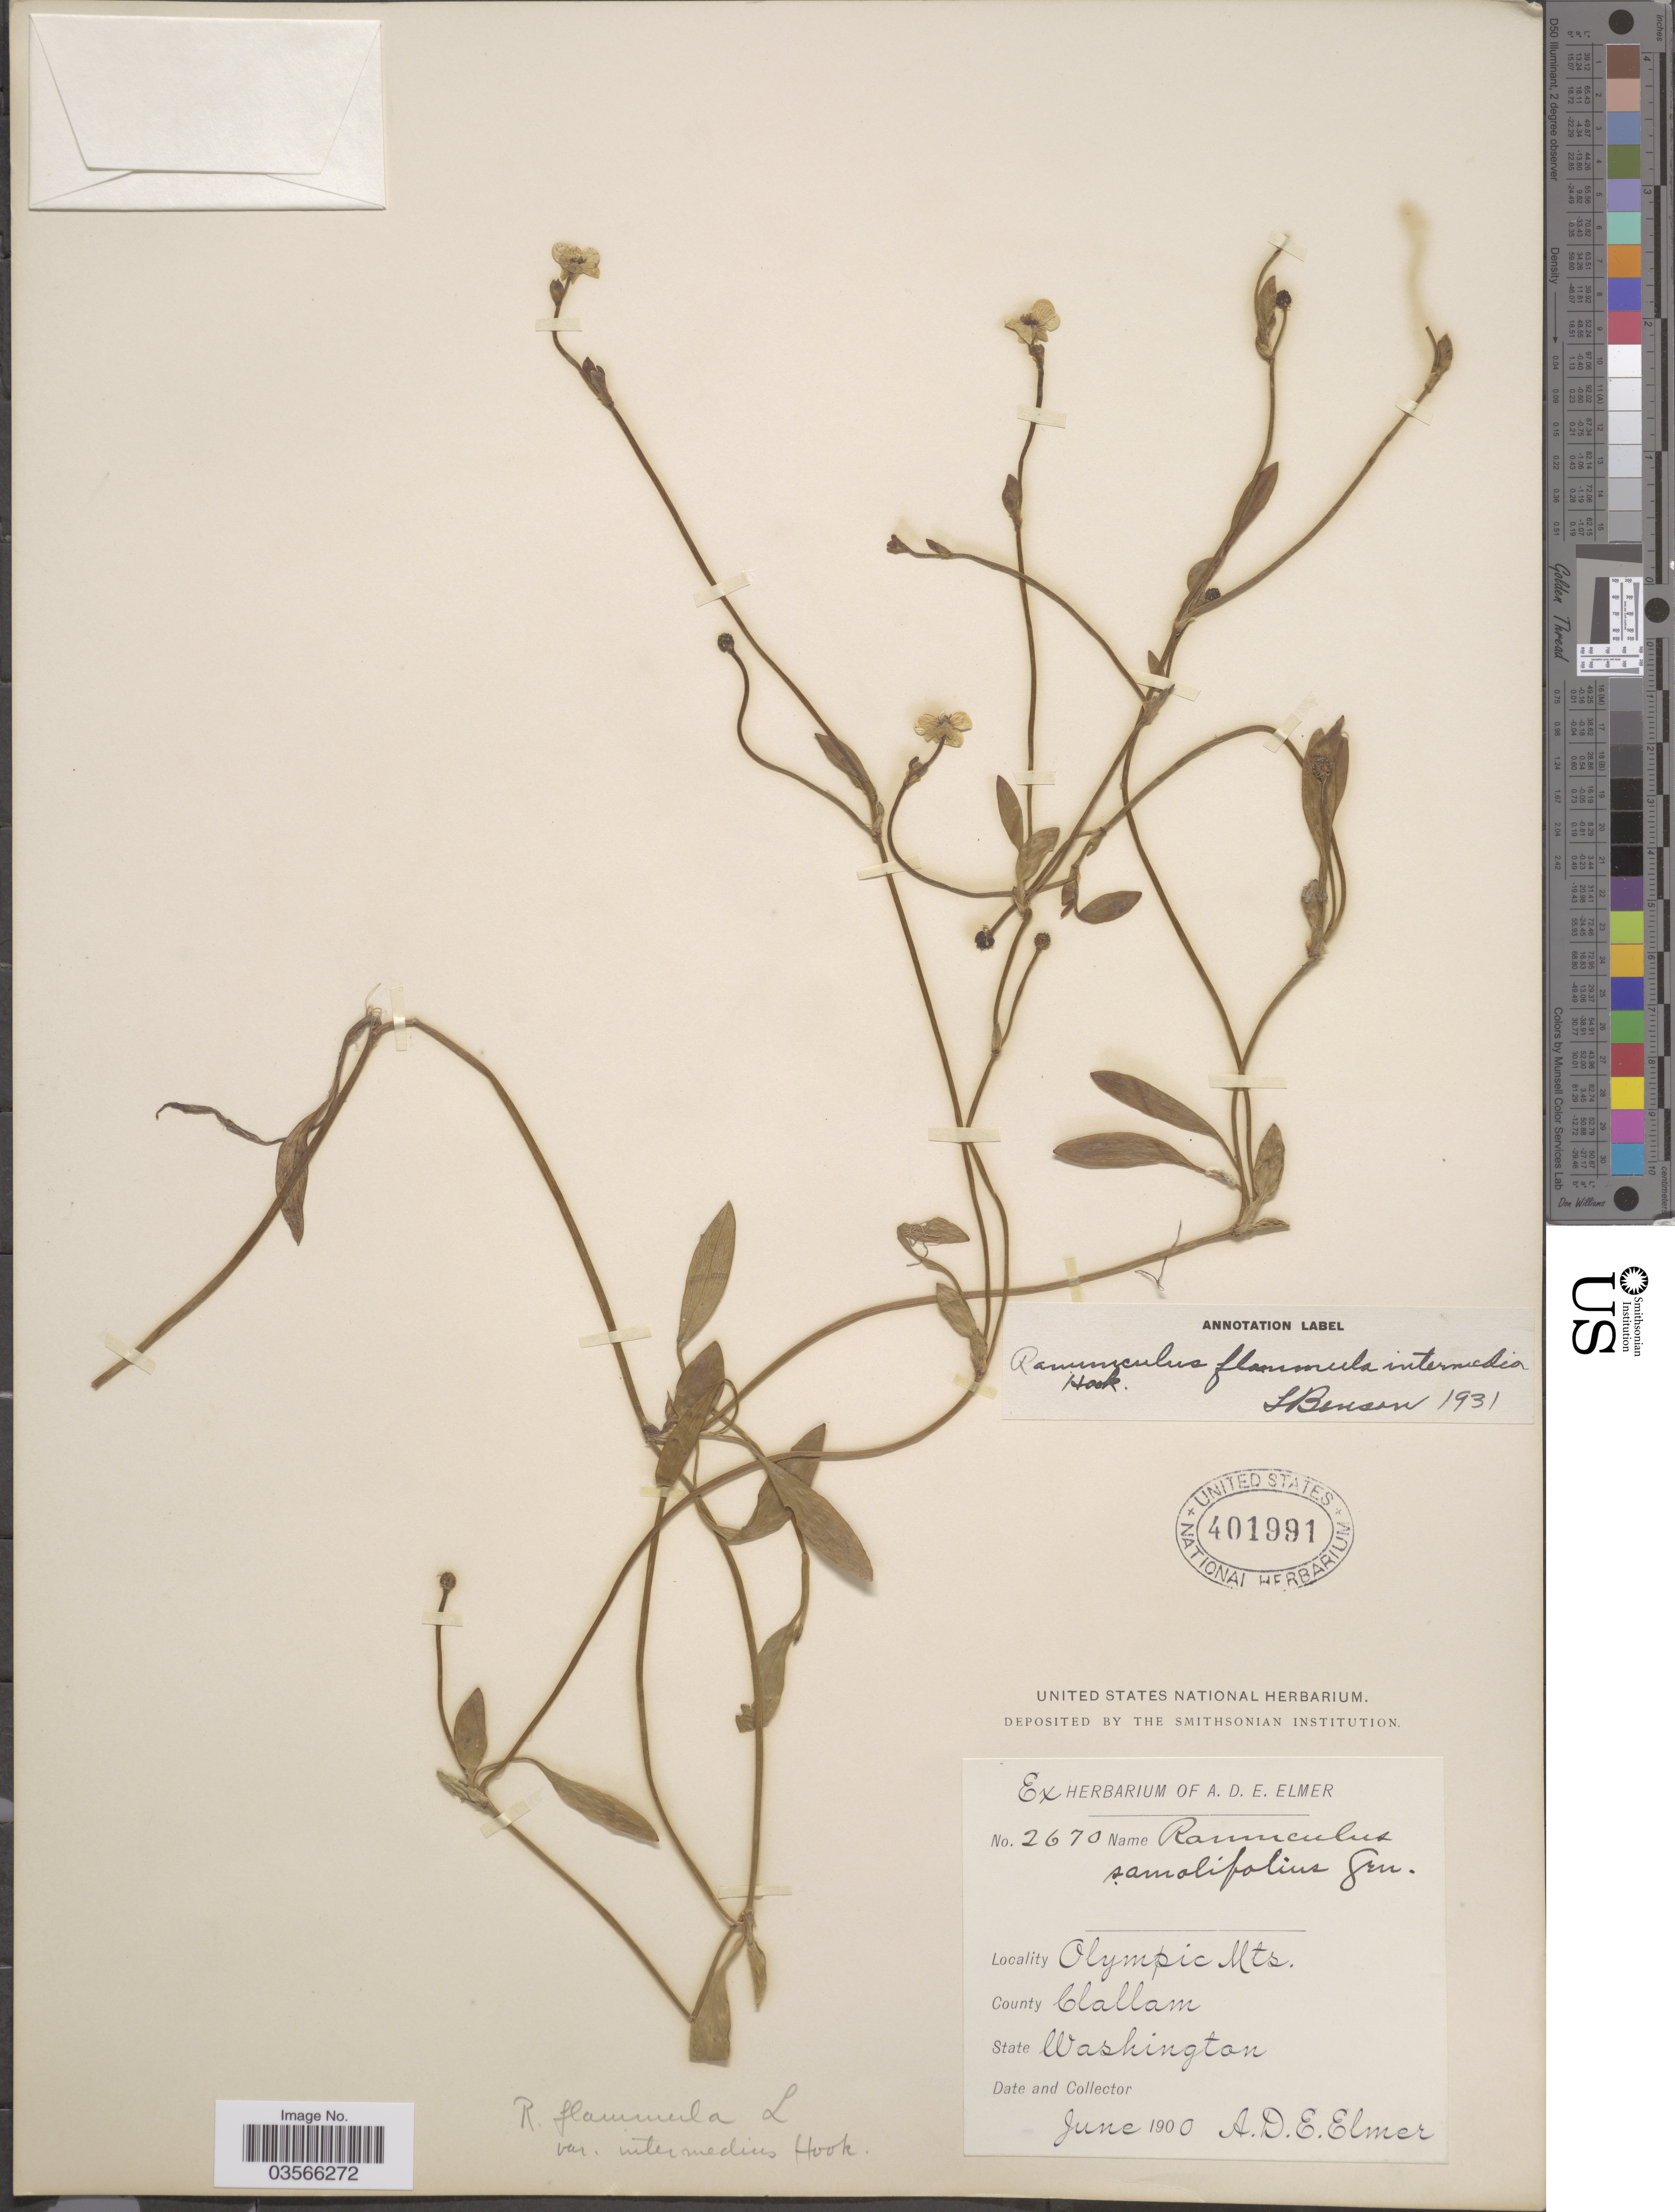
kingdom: Plantae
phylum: Tracheophyta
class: Magnoliopsida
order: Ranunculales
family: Ranunculaceae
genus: Ranunculus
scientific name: Ranunculus flammula var. ovalis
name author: (J.M. Bigelow) L.D. Benson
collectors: A. D. E. Elmer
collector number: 2670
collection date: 1900-06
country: United States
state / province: Washington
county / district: Clallam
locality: Olympic Mts. County Clallam.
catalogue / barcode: US 401991